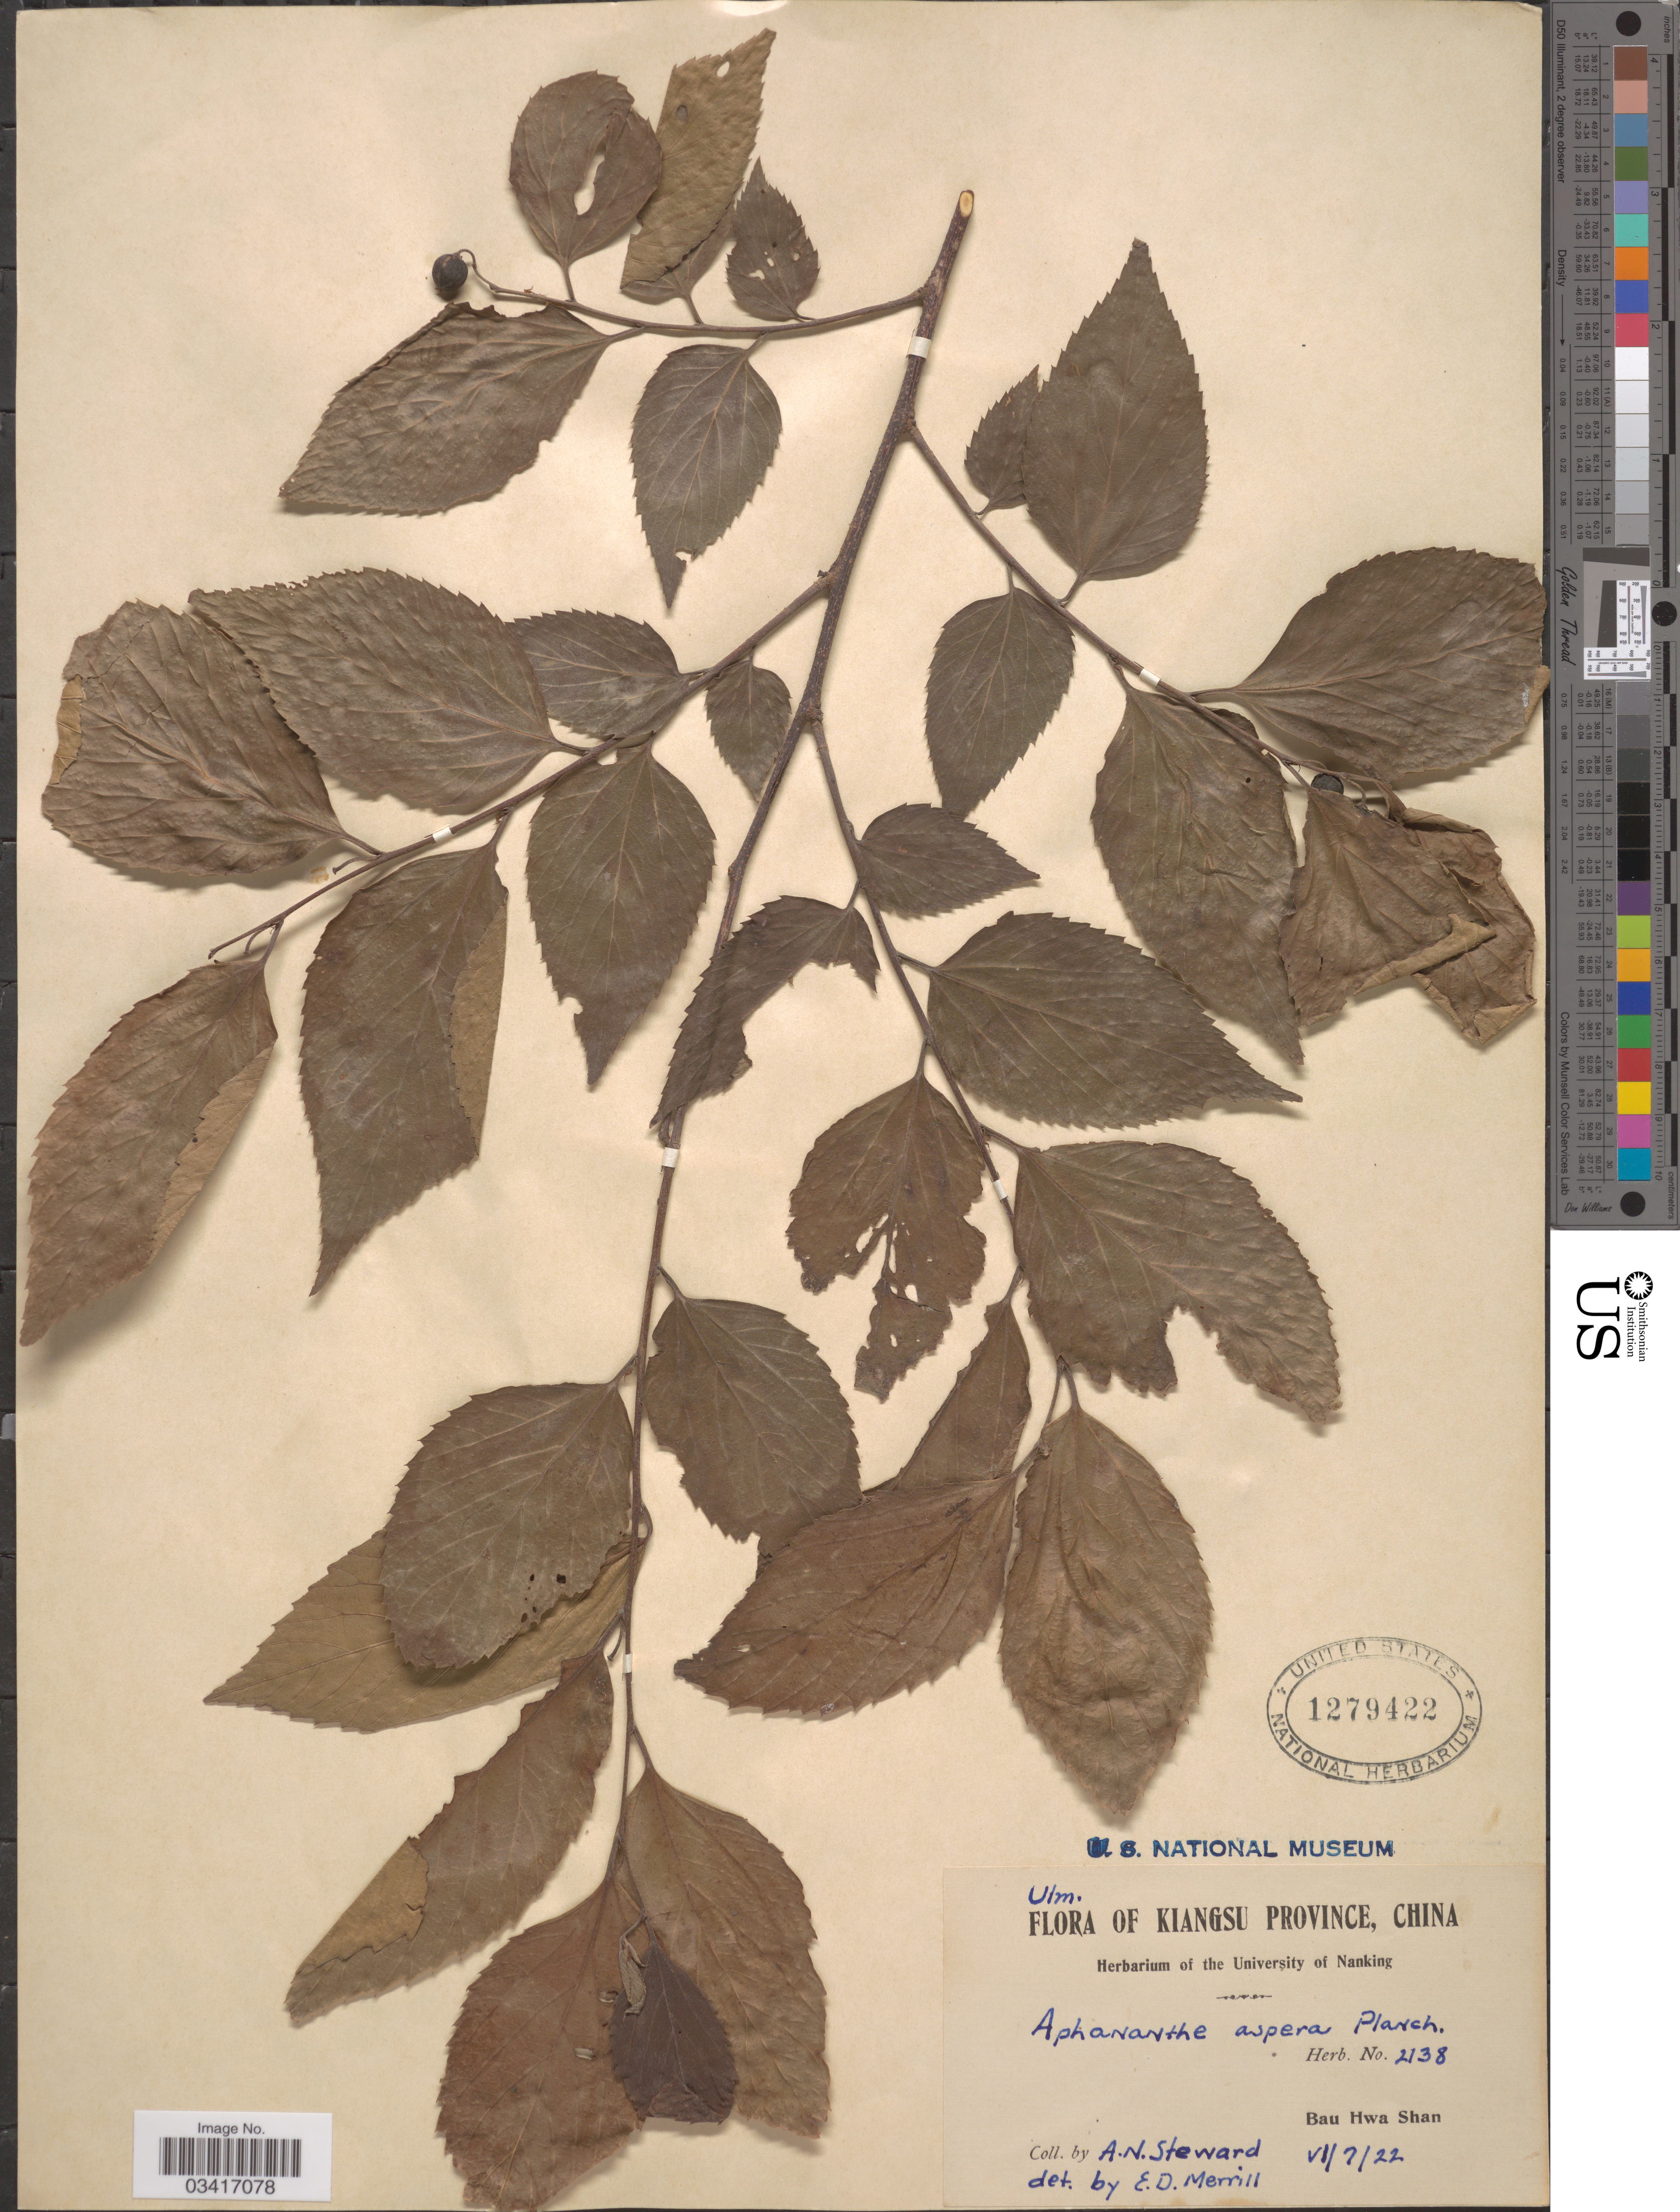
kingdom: Plantae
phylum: Tracheophyta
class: Magnoliopsida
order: Rosales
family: Cannabaceae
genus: Aphananthe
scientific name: Aphananthe aspera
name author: Planch.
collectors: A. N. Steward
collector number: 2138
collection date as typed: Transcribed d/m/y: 7/6/22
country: China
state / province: Jiangsu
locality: Kiangsu Province. Bau Hwa Shan.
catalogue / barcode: US 1279422